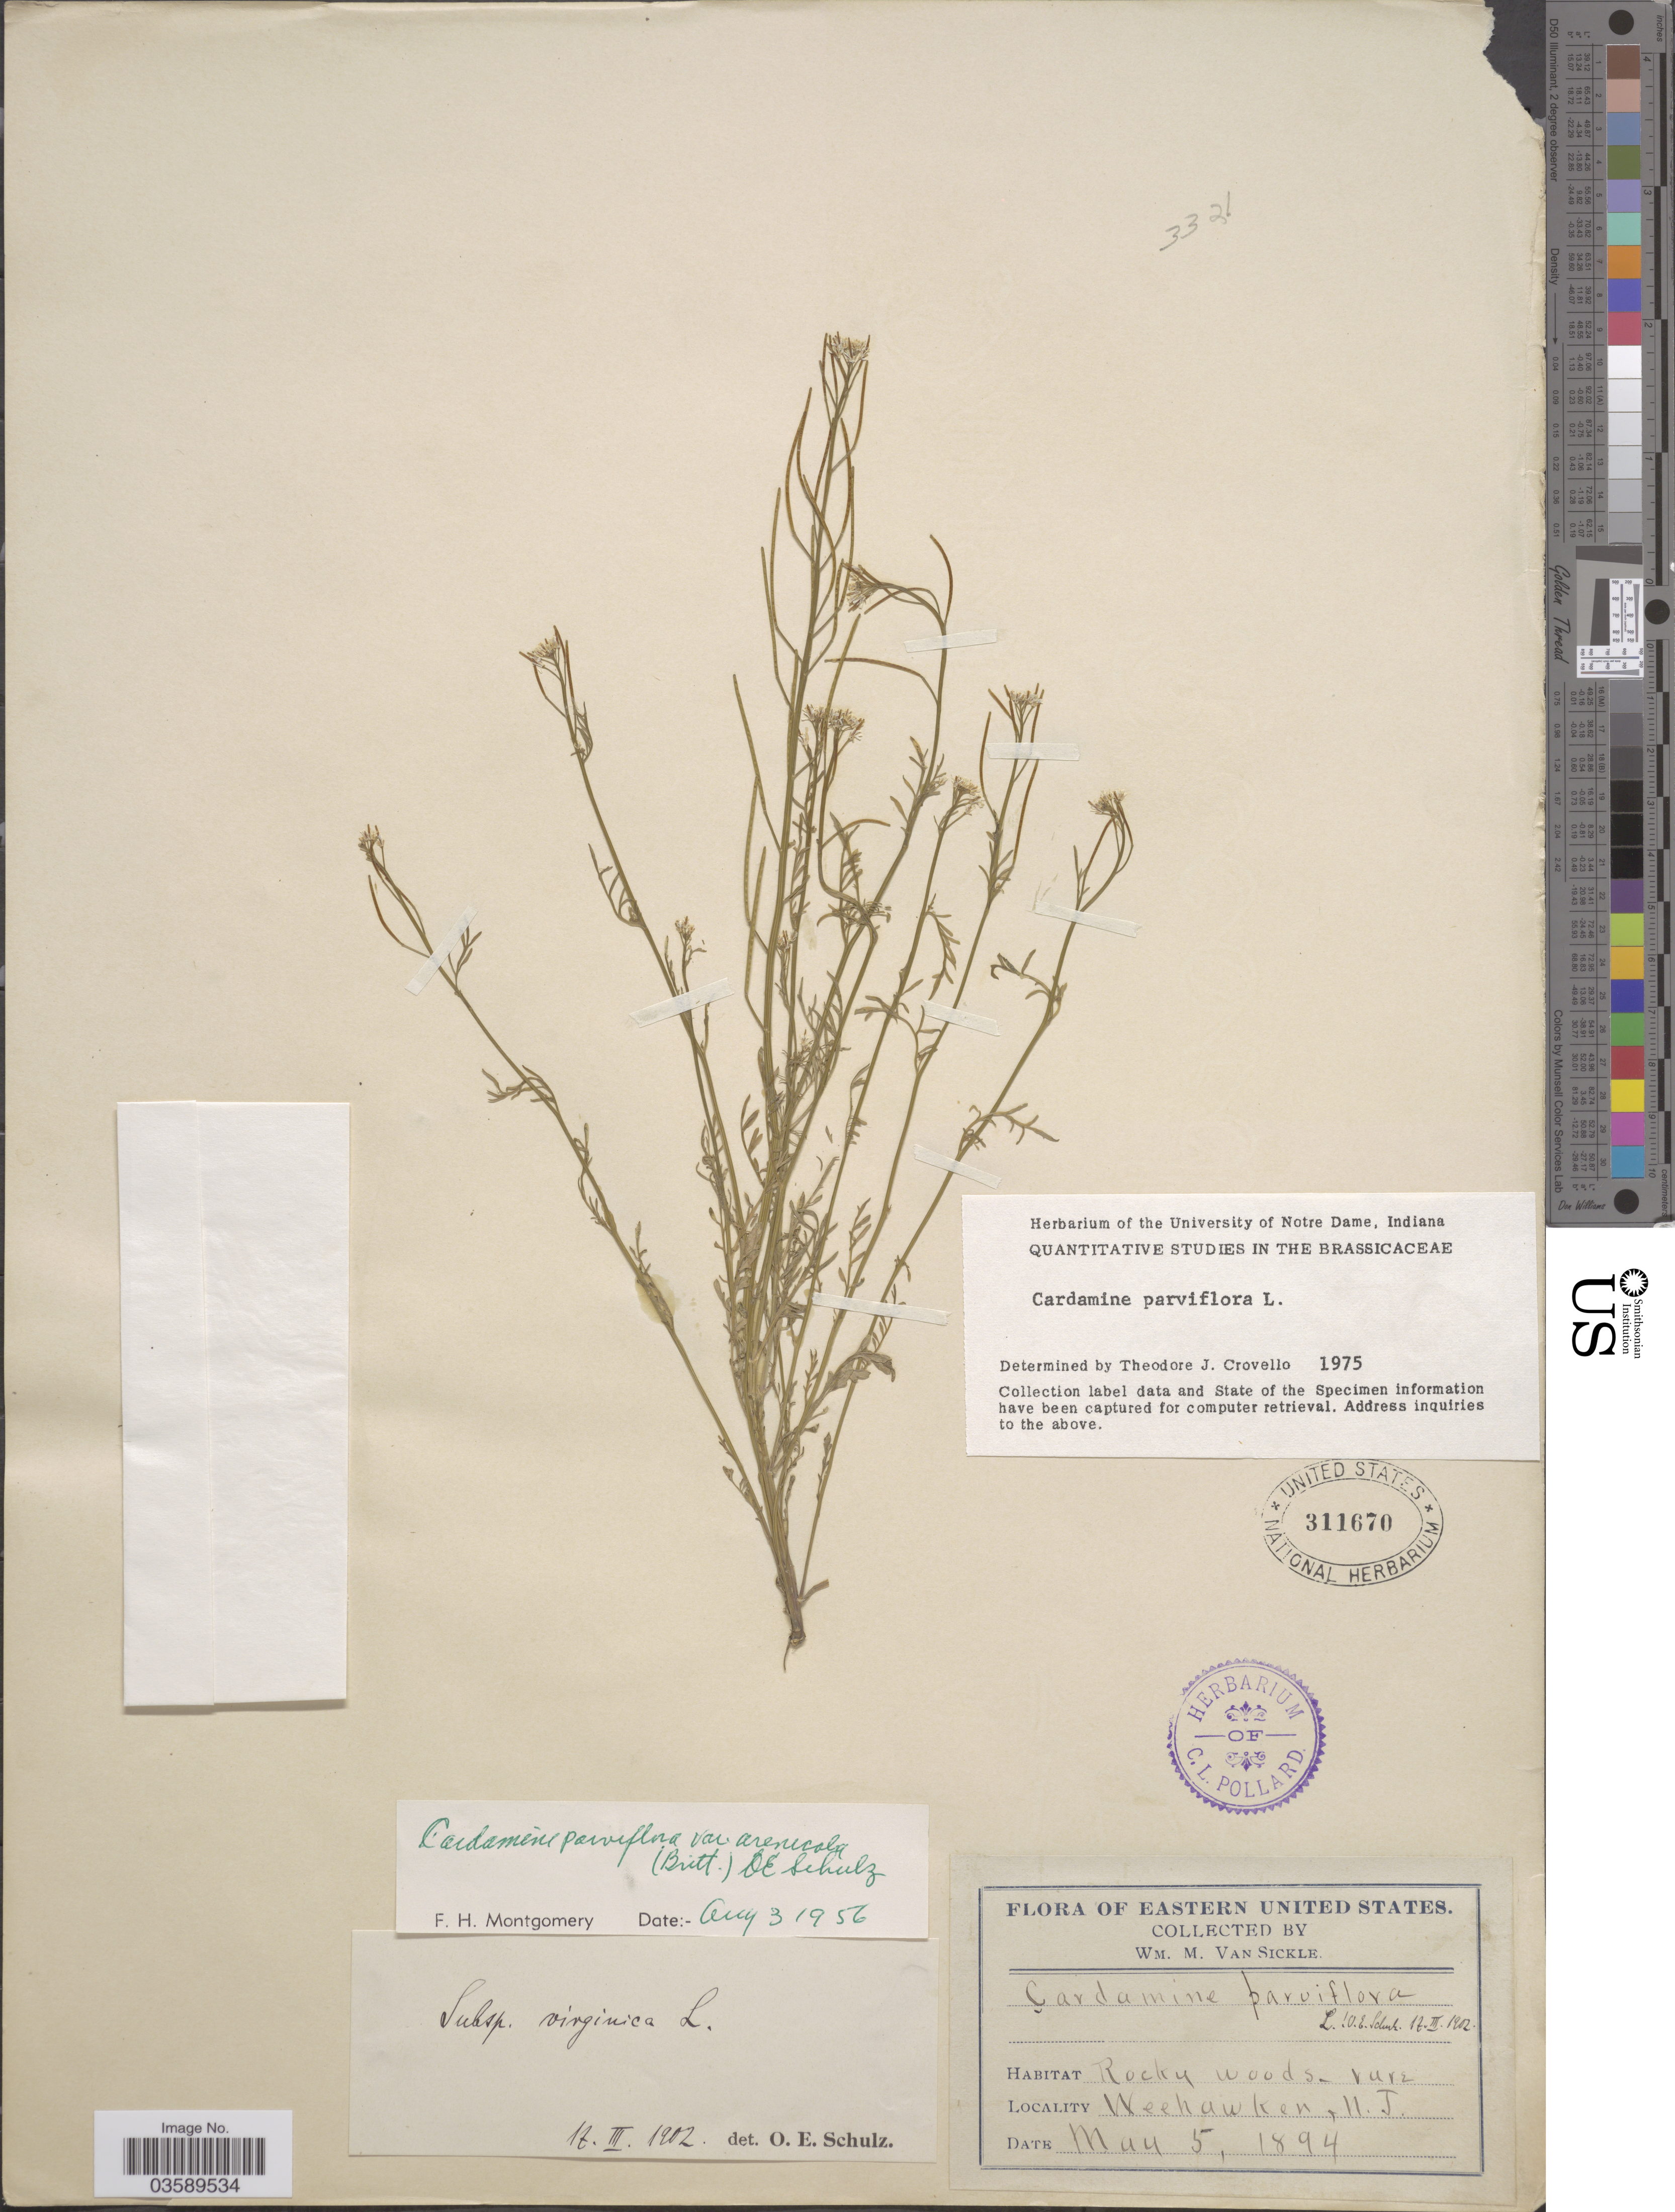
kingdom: Plantae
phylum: Tracheophyta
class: Magnoliopsida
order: Brassicales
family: Brassicaceae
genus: Cardamine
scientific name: Cardamine parviflora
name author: L.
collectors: W. M. Van Sickle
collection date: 1894-05-05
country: United States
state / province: New Jersey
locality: Weehawken.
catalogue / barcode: US 311670